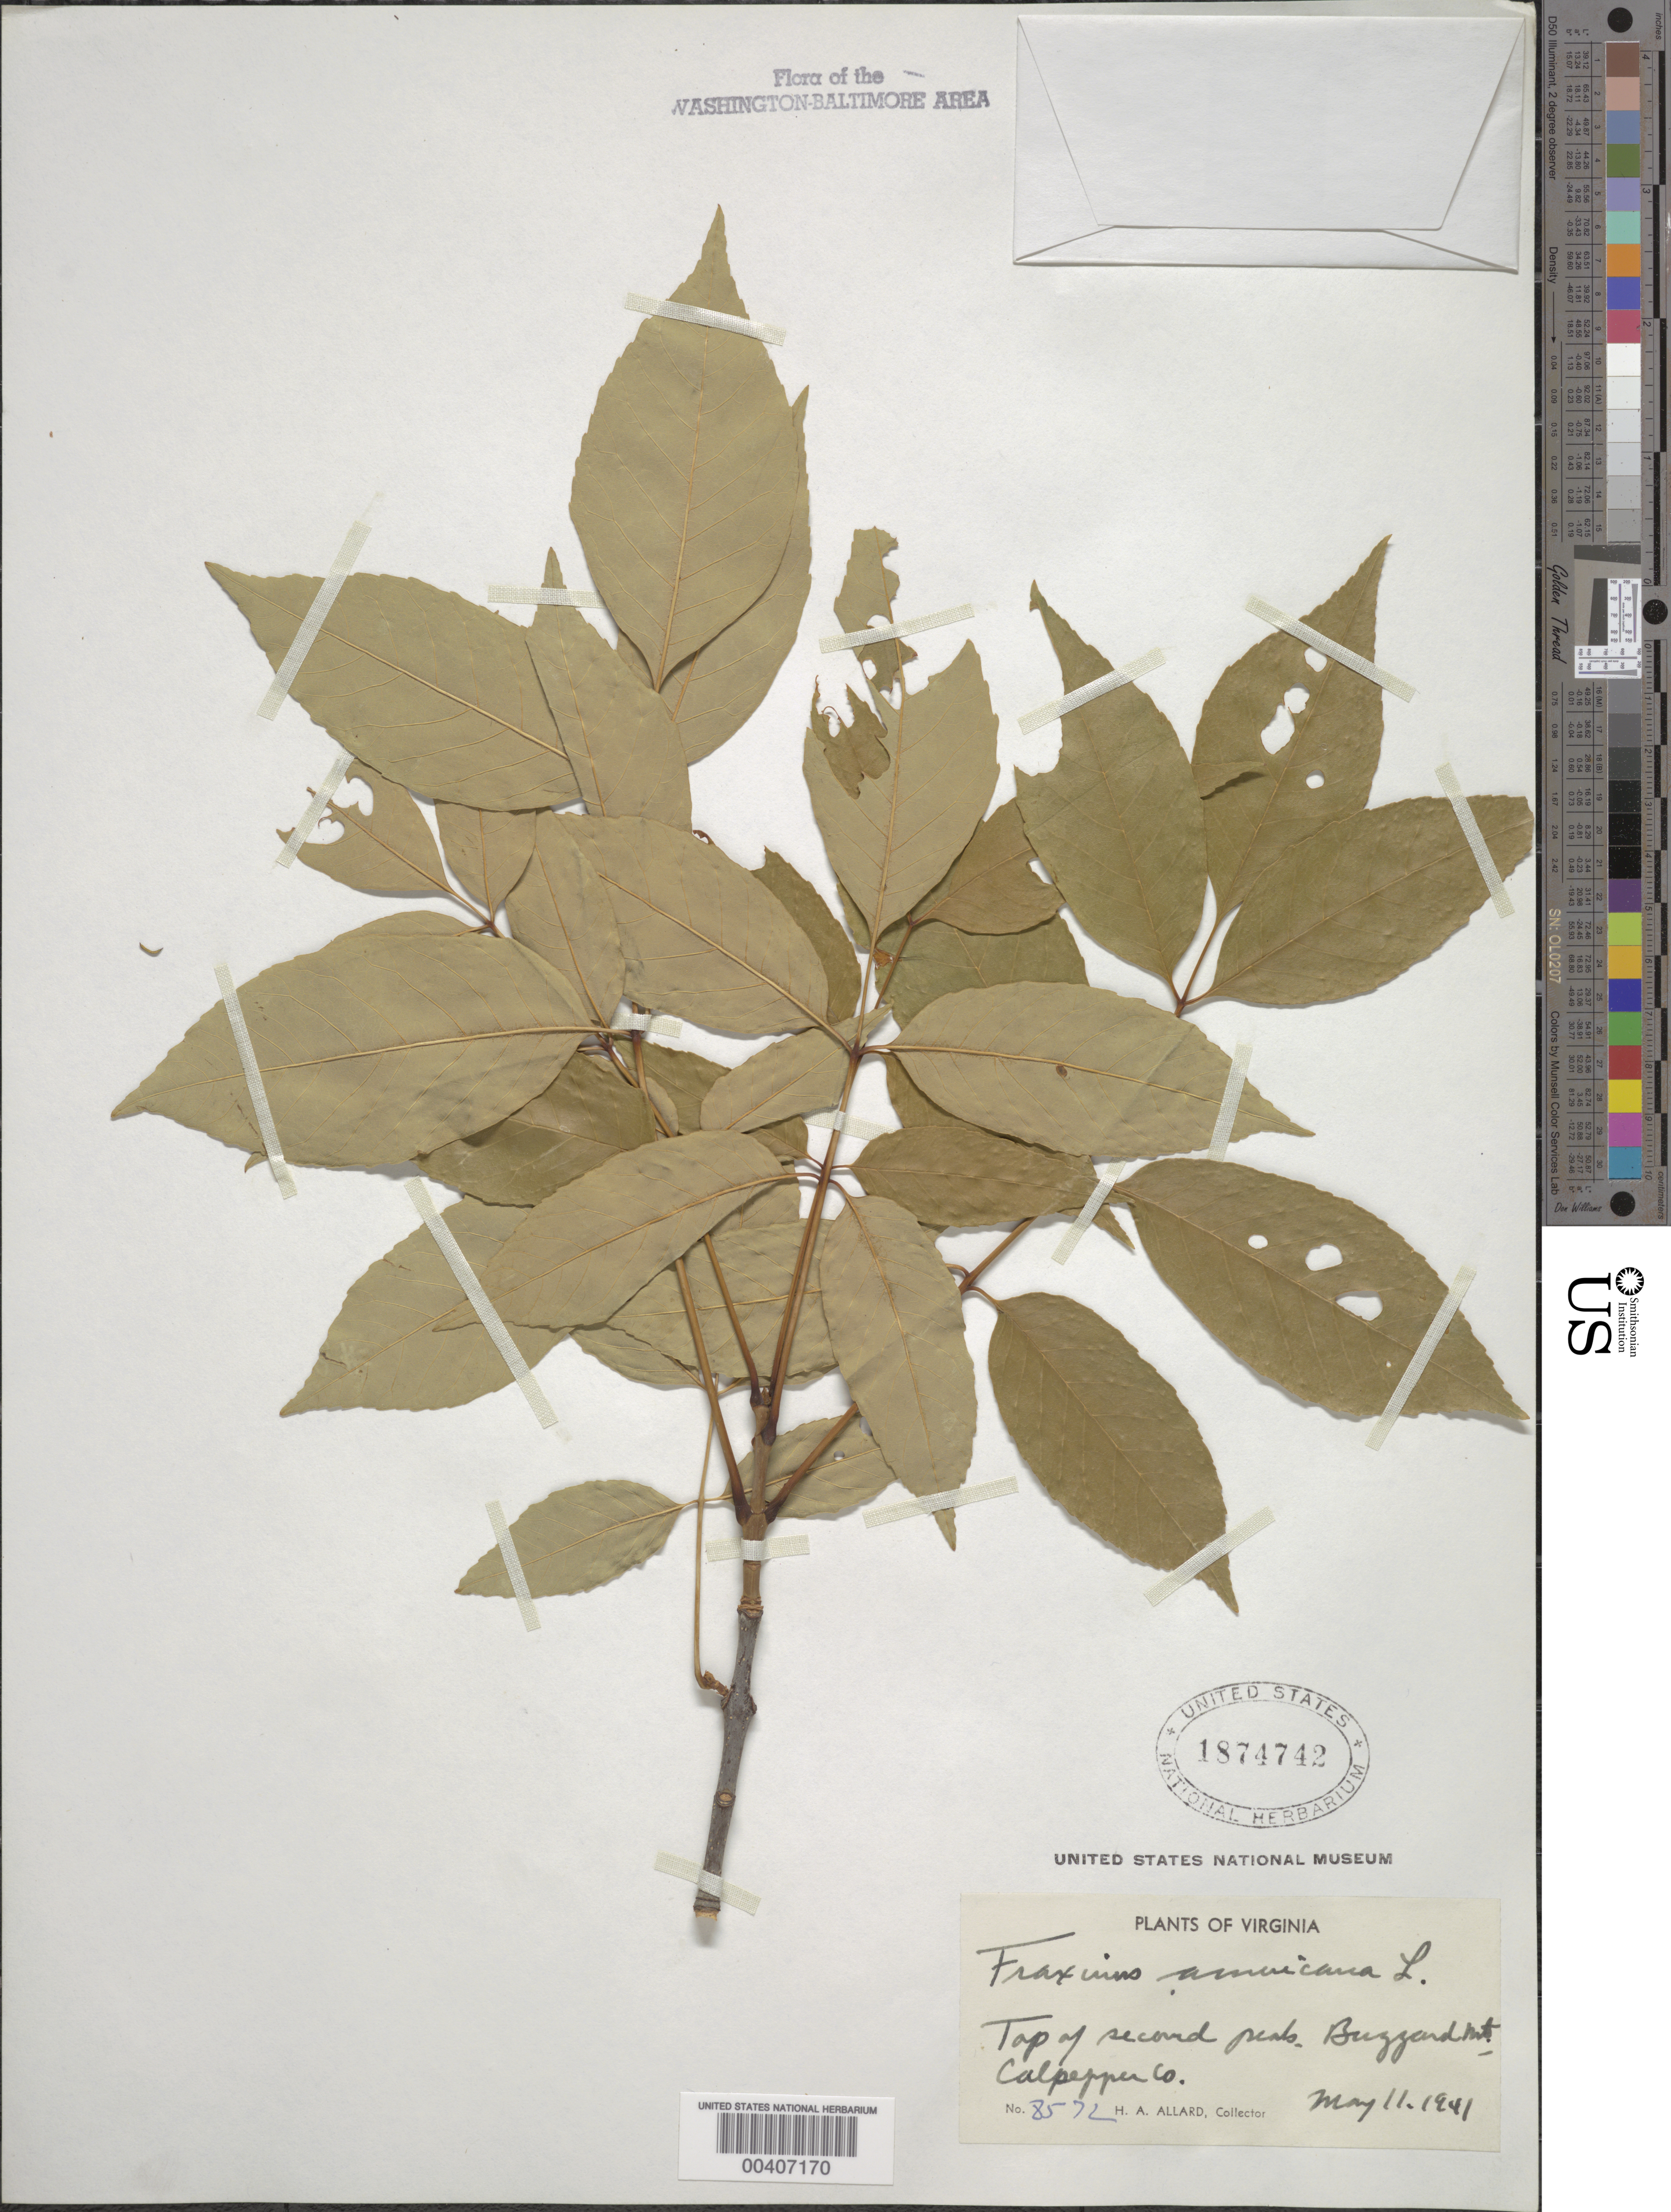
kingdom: Plantae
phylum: Tracheophyta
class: Magnoliopsida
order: Lamiales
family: Oleaceae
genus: Fraxinus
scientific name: Fraxinus americana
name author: L.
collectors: H. A. Allard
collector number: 8572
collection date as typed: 11 May 1941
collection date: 1941-05-11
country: United States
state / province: Virginia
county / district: Culpeper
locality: Buzzard Mountain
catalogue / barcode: US 1874742